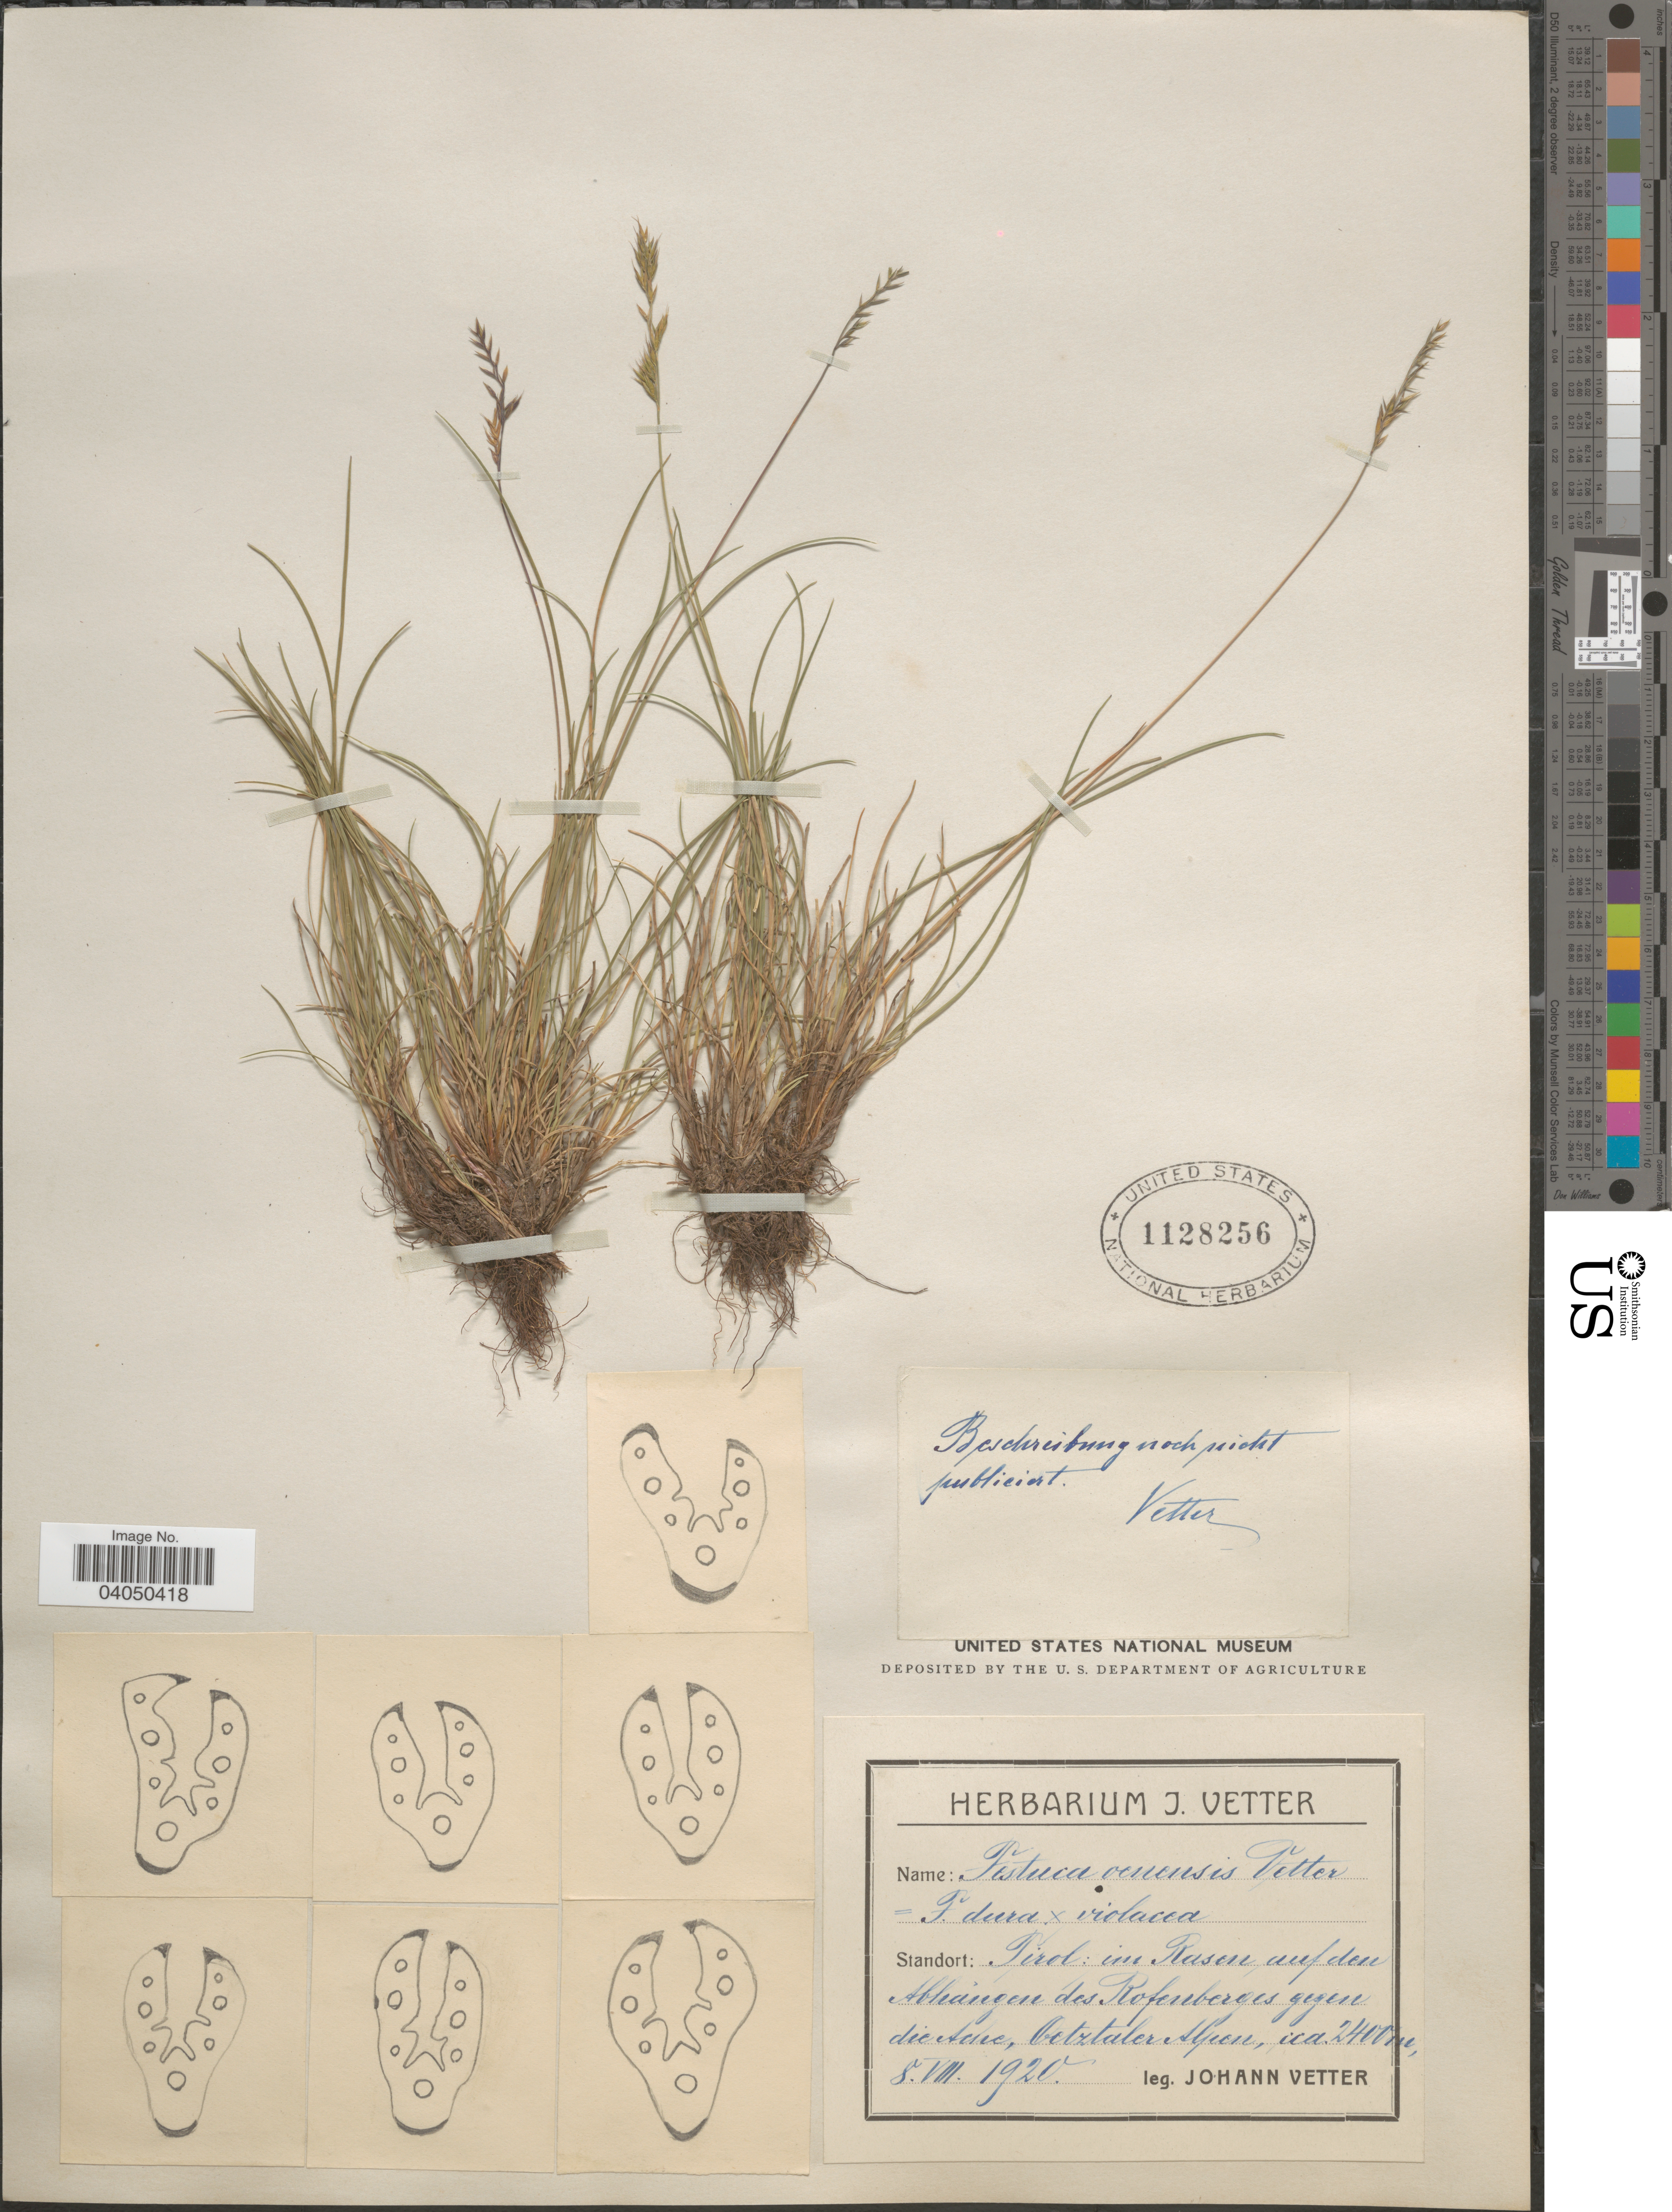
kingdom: Plantae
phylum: Tracheophyta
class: Liliopsida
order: Poales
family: Poaceae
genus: Festuca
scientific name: Festuca x oenensis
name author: J. Vetter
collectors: J. Vetter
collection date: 1920-08-08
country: Italy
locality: Tirol: im Rasen auf den Abhängen des Rofenberges gegen die Ache, Oetztaler Alpen.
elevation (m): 2400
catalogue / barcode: US 1128256